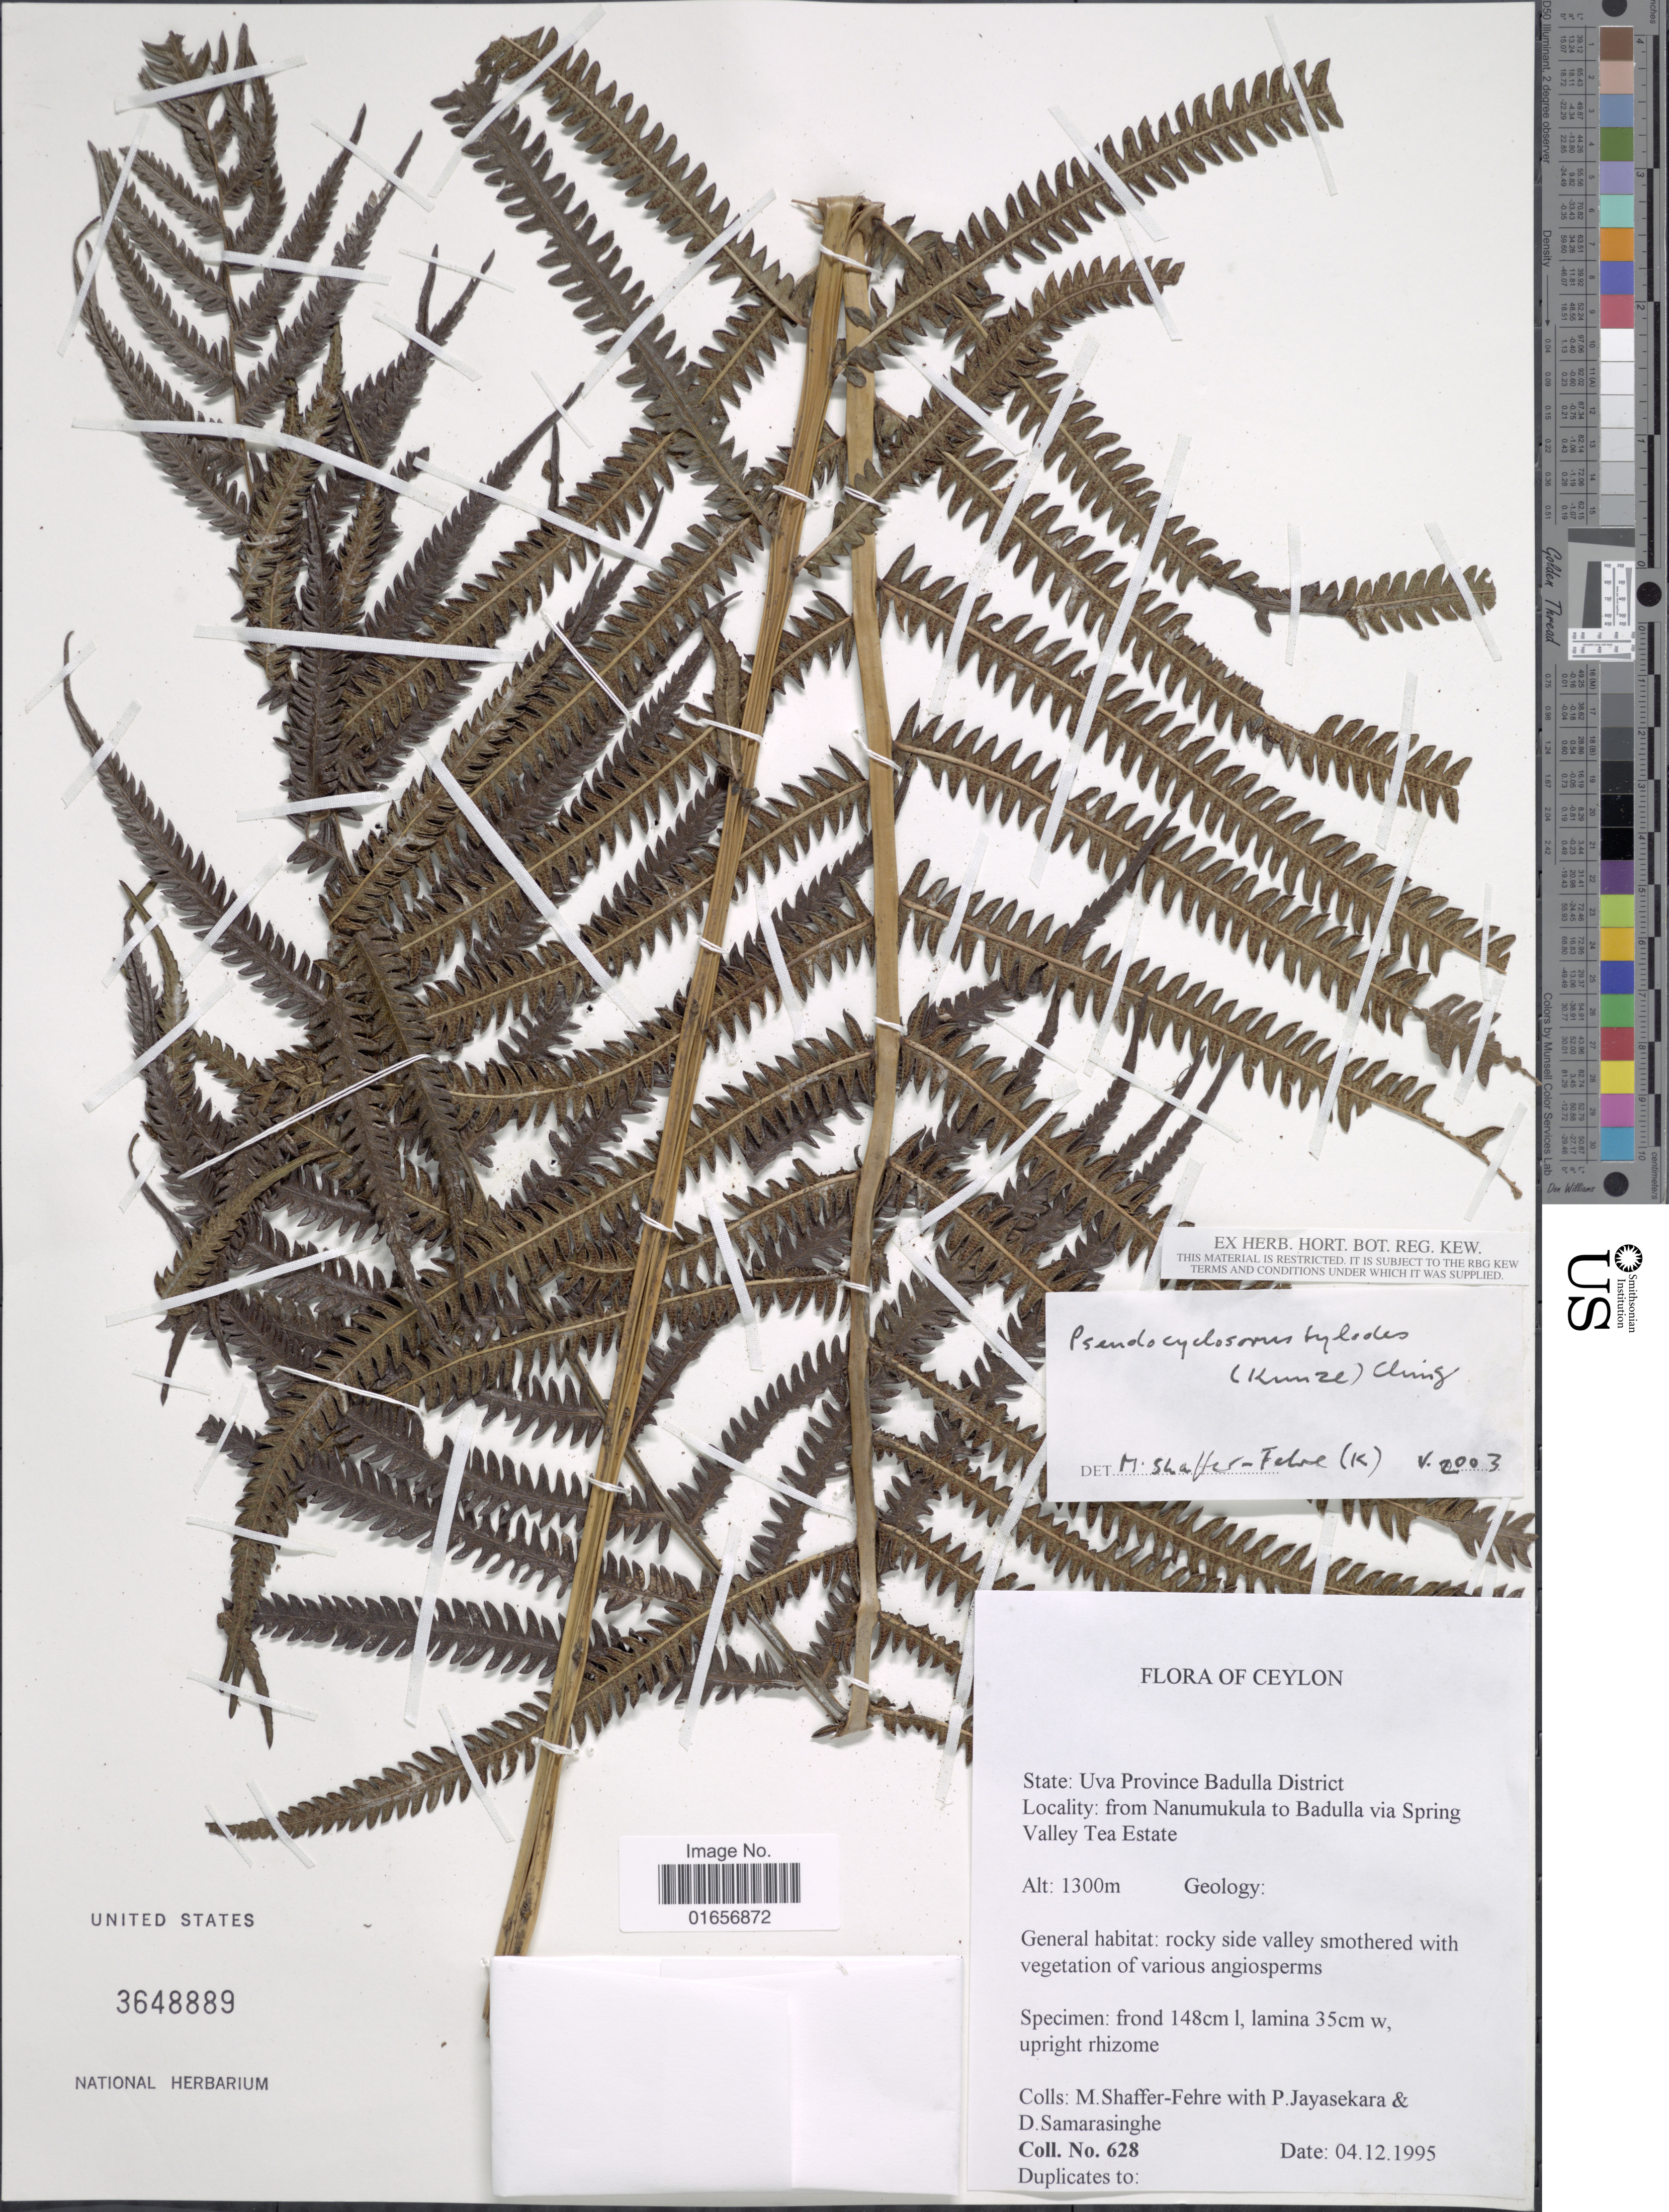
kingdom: Plantae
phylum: Tracheophyta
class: Polypodiopsida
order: Polypodiales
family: Thelypteridaceae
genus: Pseudocyclosorus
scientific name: Pseudocyclosorus tylodes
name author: (Kunze) Ching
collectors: M. Shaffer-Fehre, P. Jayasekera & D. Samarasinghe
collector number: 628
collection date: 1995-12-04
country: Sri Lanka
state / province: Uva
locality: Ceylon, Uva Province, Badulla District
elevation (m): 1300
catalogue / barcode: US 3648889